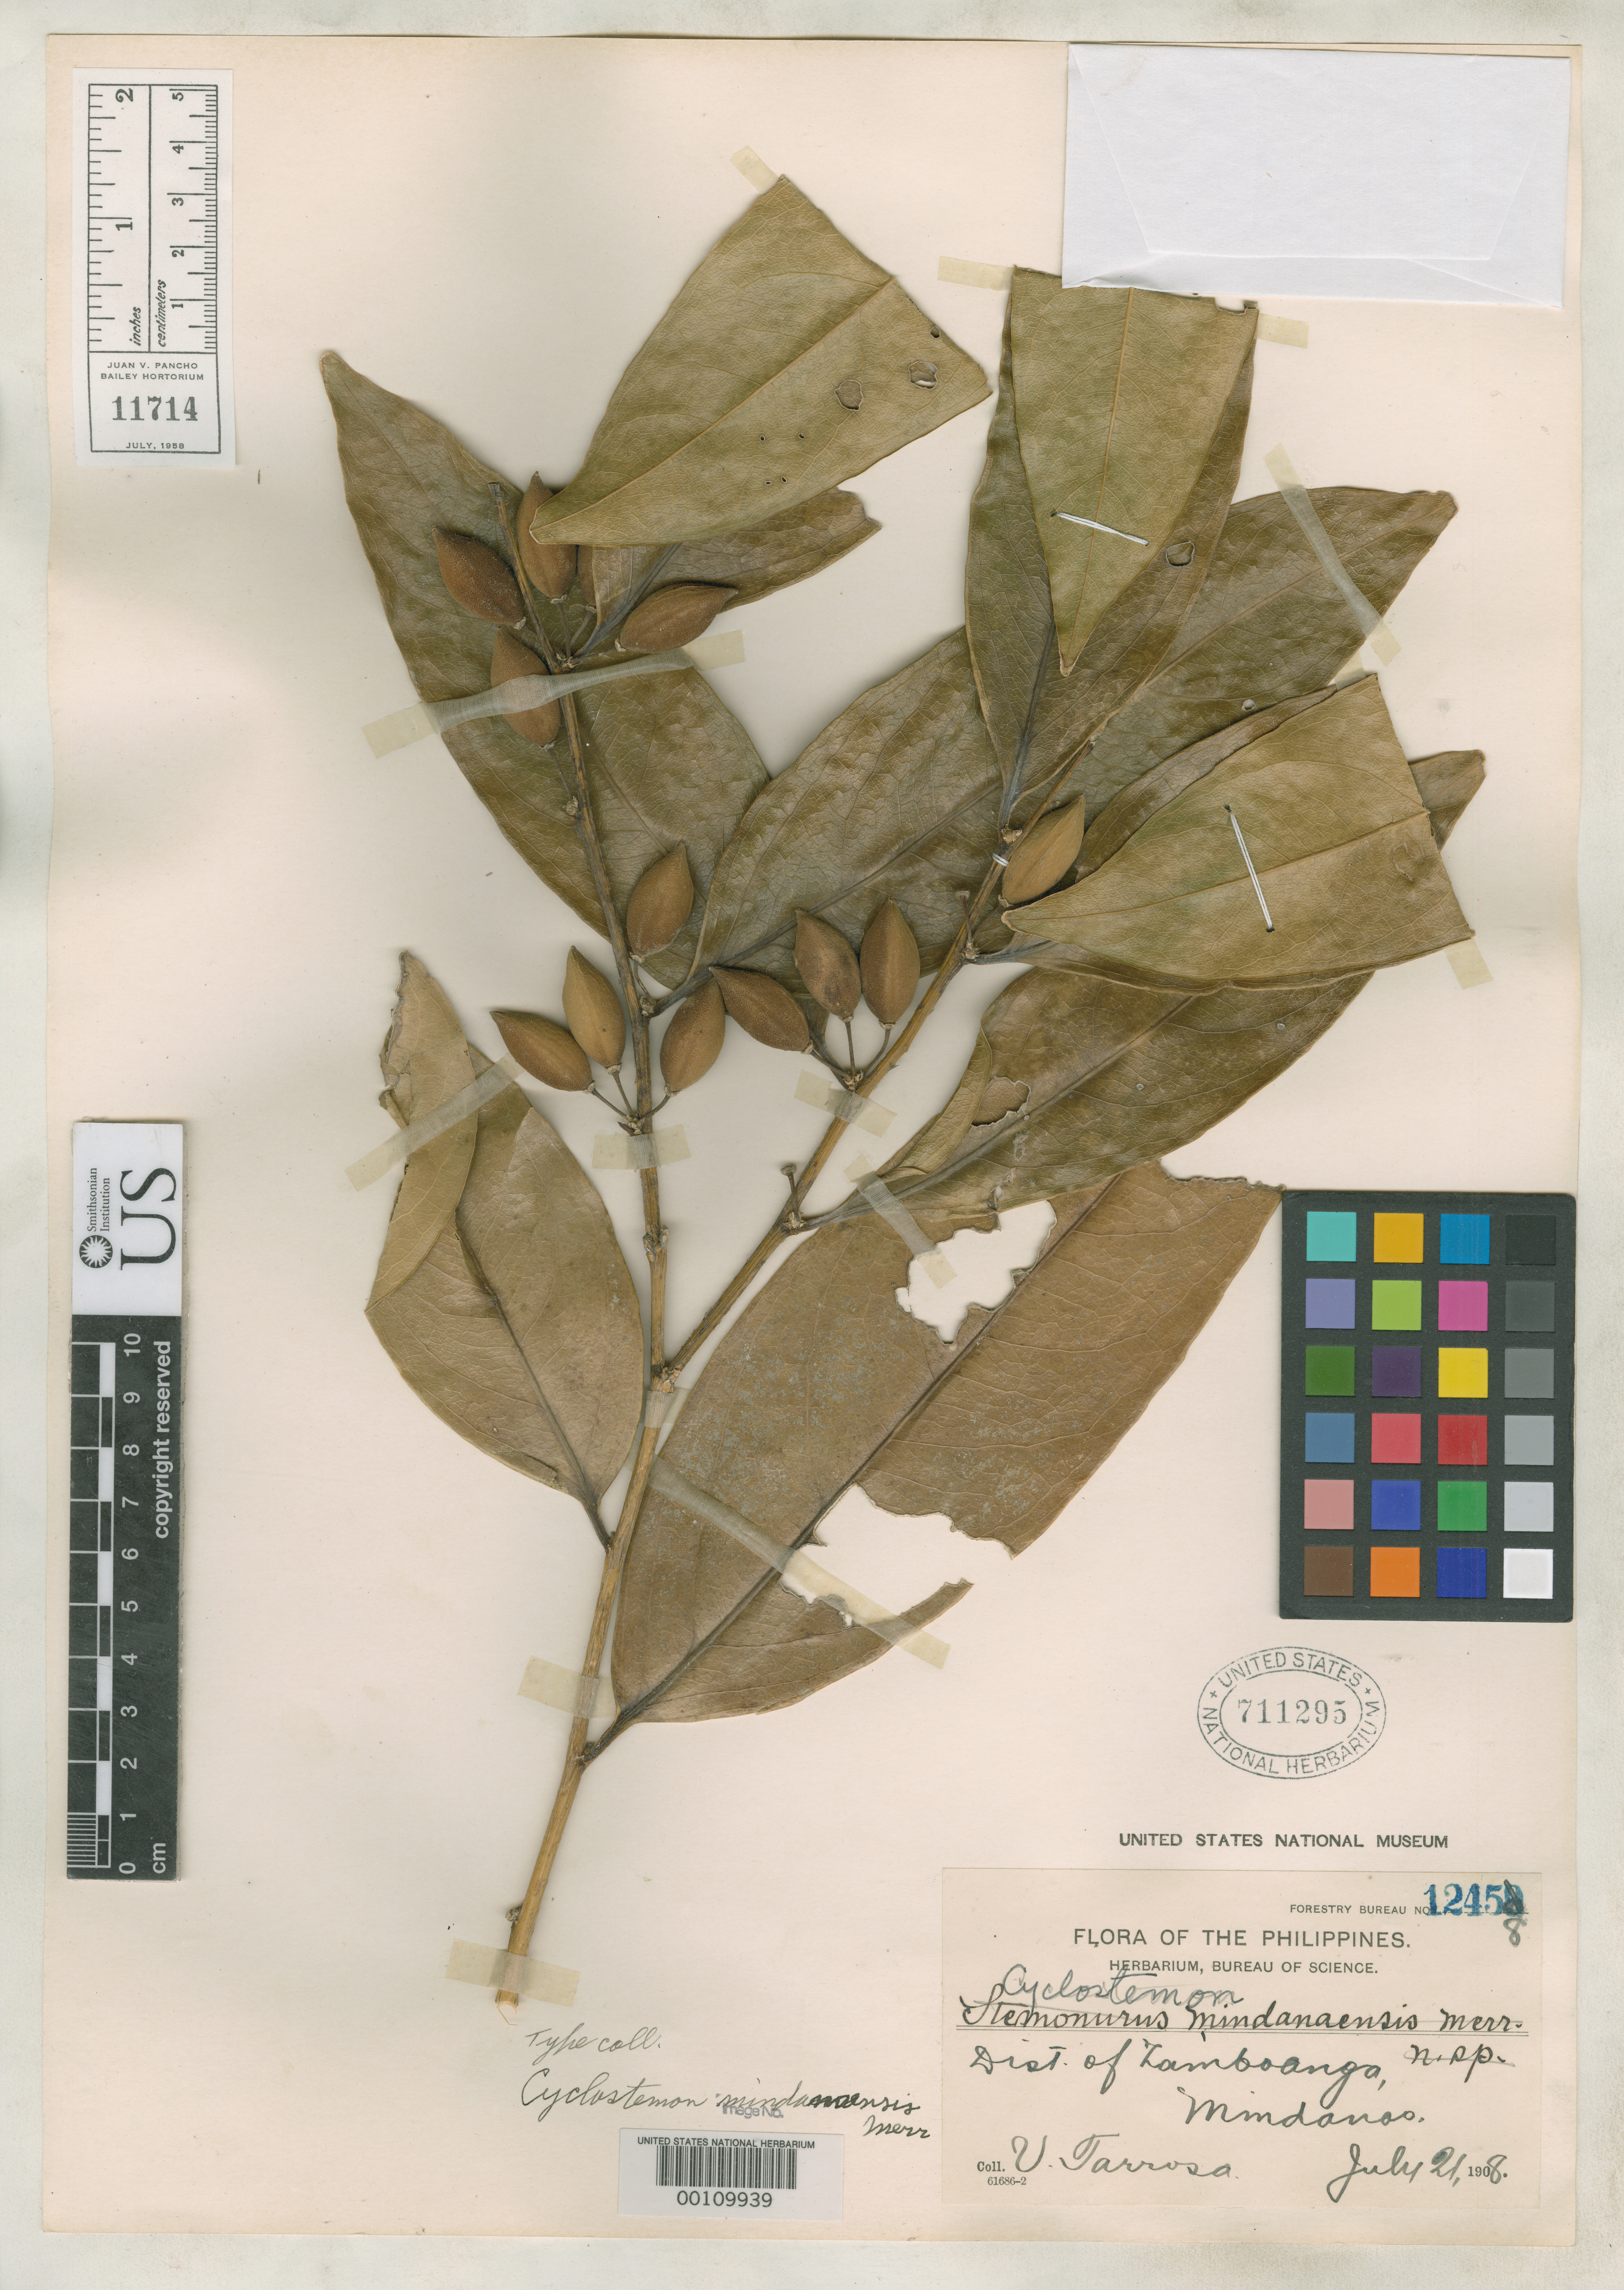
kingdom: Plantae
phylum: Tracheophyta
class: Magnoliopsida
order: Malpighiales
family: Putranjivaceae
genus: Cyclostemon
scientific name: Cyclostemon mindanaensis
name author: Merr.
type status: Isotype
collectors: V. Tarrosa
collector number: Bur. Sci. 12458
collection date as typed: Jul 1913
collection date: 1913-07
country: Philippines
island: Mindanao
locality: Naujan.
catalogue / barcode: US 711295